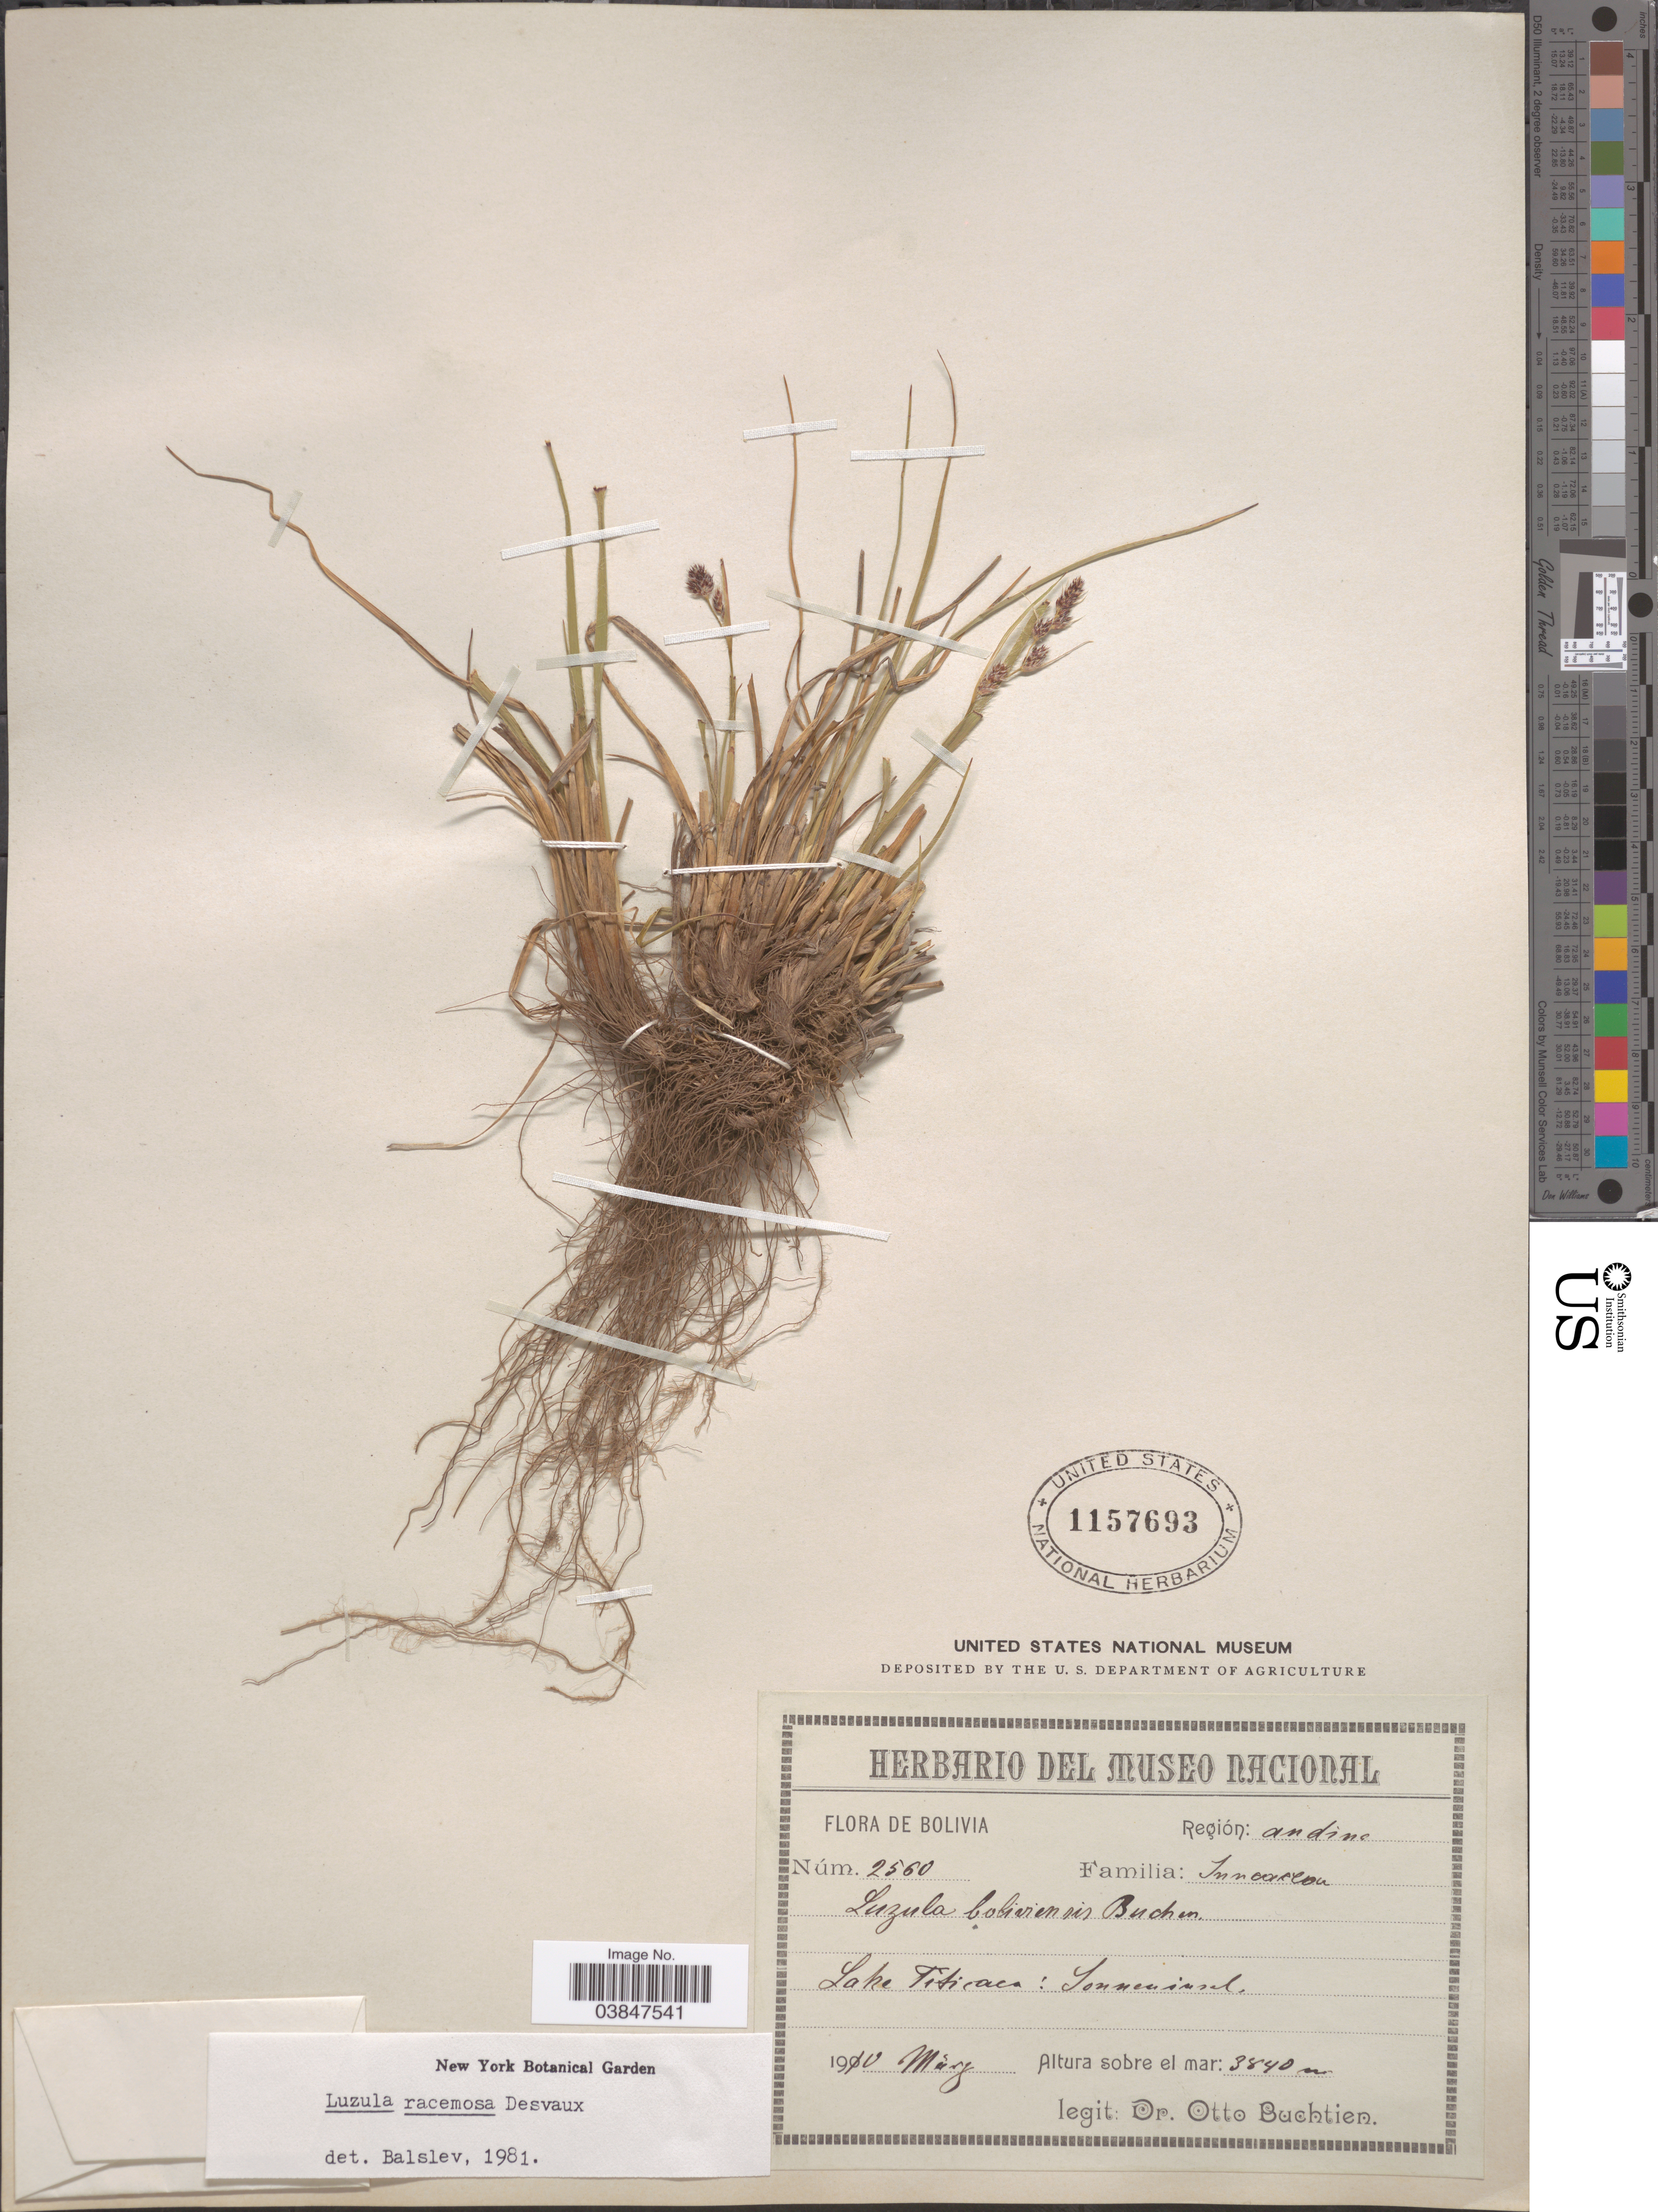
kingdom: Plantae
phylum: Tracheophyta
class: Liliopsida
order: Poales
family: Juncaceae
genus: Luzula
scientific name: Luzula racemosa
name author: Desv.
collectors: O. Buchtien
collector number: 2560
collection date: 1910-03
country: Bolivia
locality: Región: andina. Lake Titicaca: Sonneninsel.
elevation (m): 3840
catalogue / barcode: US 1157693